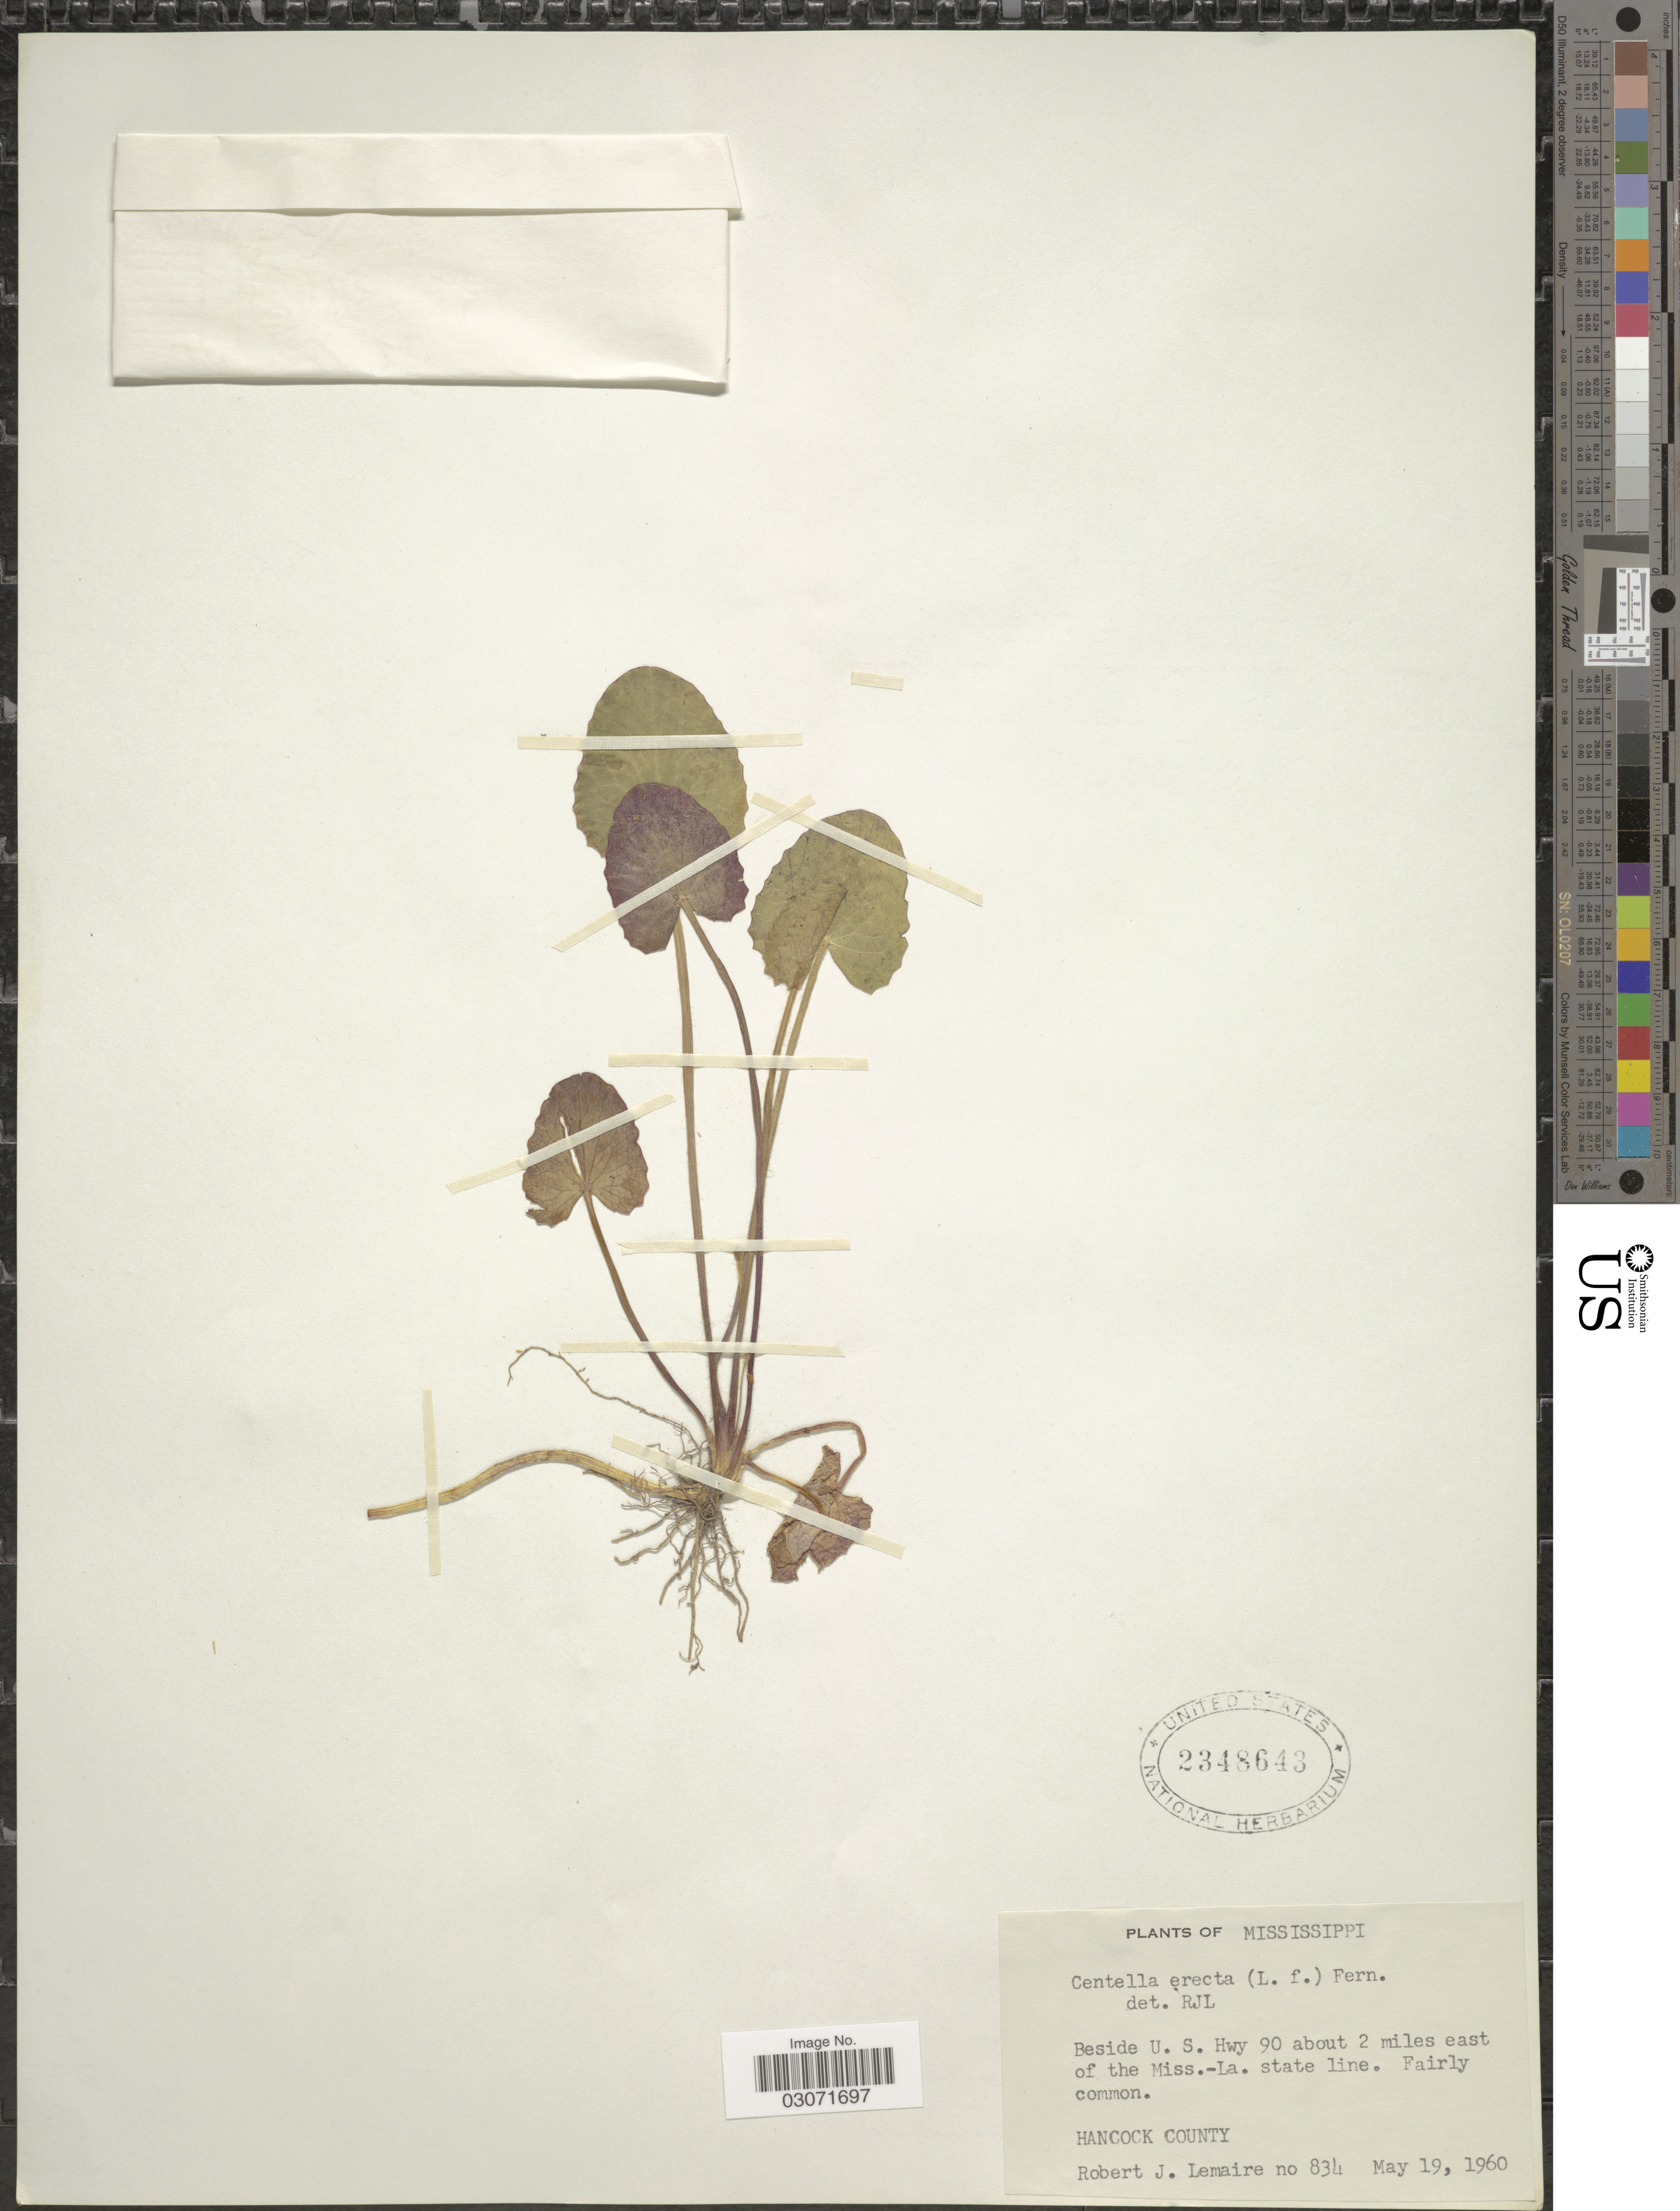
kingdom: Plantae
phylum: Tracheophyta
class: Magnoliopsida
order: Apiales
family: Apiaceae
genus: Centella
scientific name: Centella asiatica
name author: (L.) Urb.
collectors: R. J. Lemaire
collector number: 834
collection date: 1960-05-19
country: United States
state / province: Mississippi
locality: Beside U. S. Hwy 90 about 2 miles east of the Miss.-La. state line. Hancock County.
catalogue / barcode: US 2348643